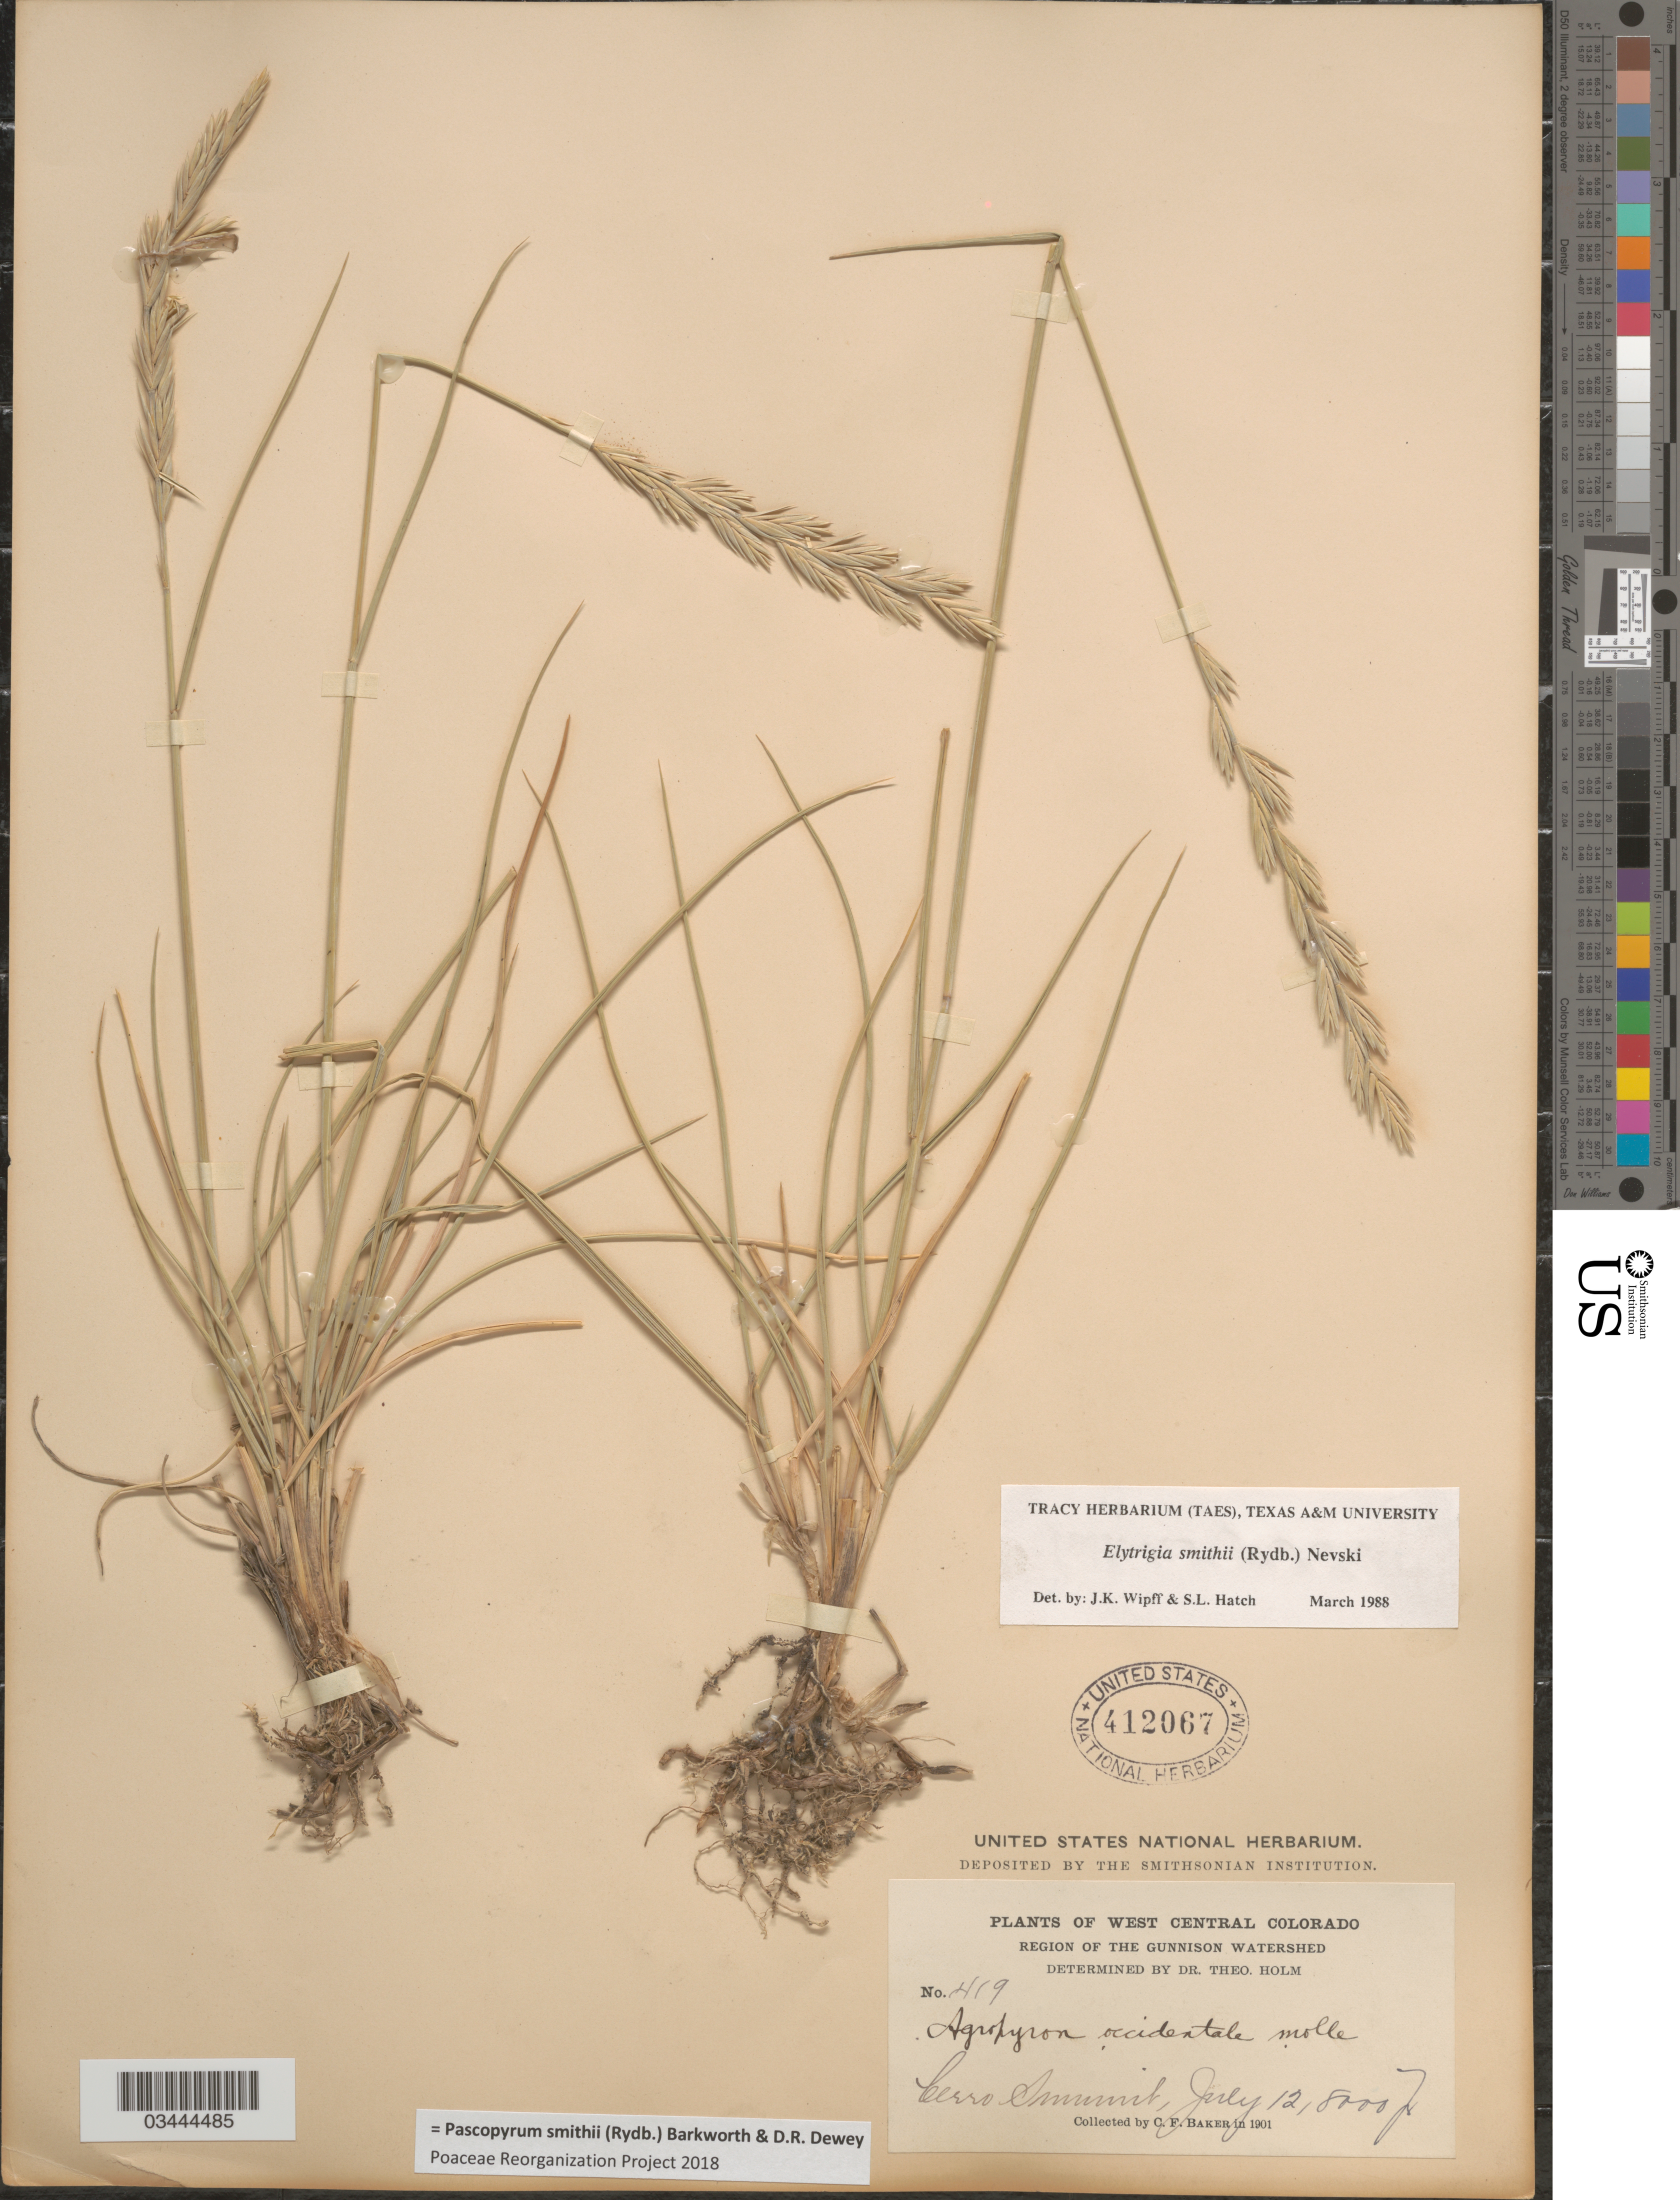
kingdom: Plantae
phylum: Tracheophyta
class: Liliopsida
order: Poales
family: Poaceae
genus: Pascopyrum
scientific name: Pascopyrum smithii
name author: (Rydb.) Barkworth & Dewey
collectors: C. F. Baker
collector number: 419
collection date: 1901-07-12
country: United States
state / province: Colorado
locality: West Central Colorado. Region of the Gunnison Watershed. Cerro Summit.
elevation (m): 2438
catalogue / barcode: US 412067